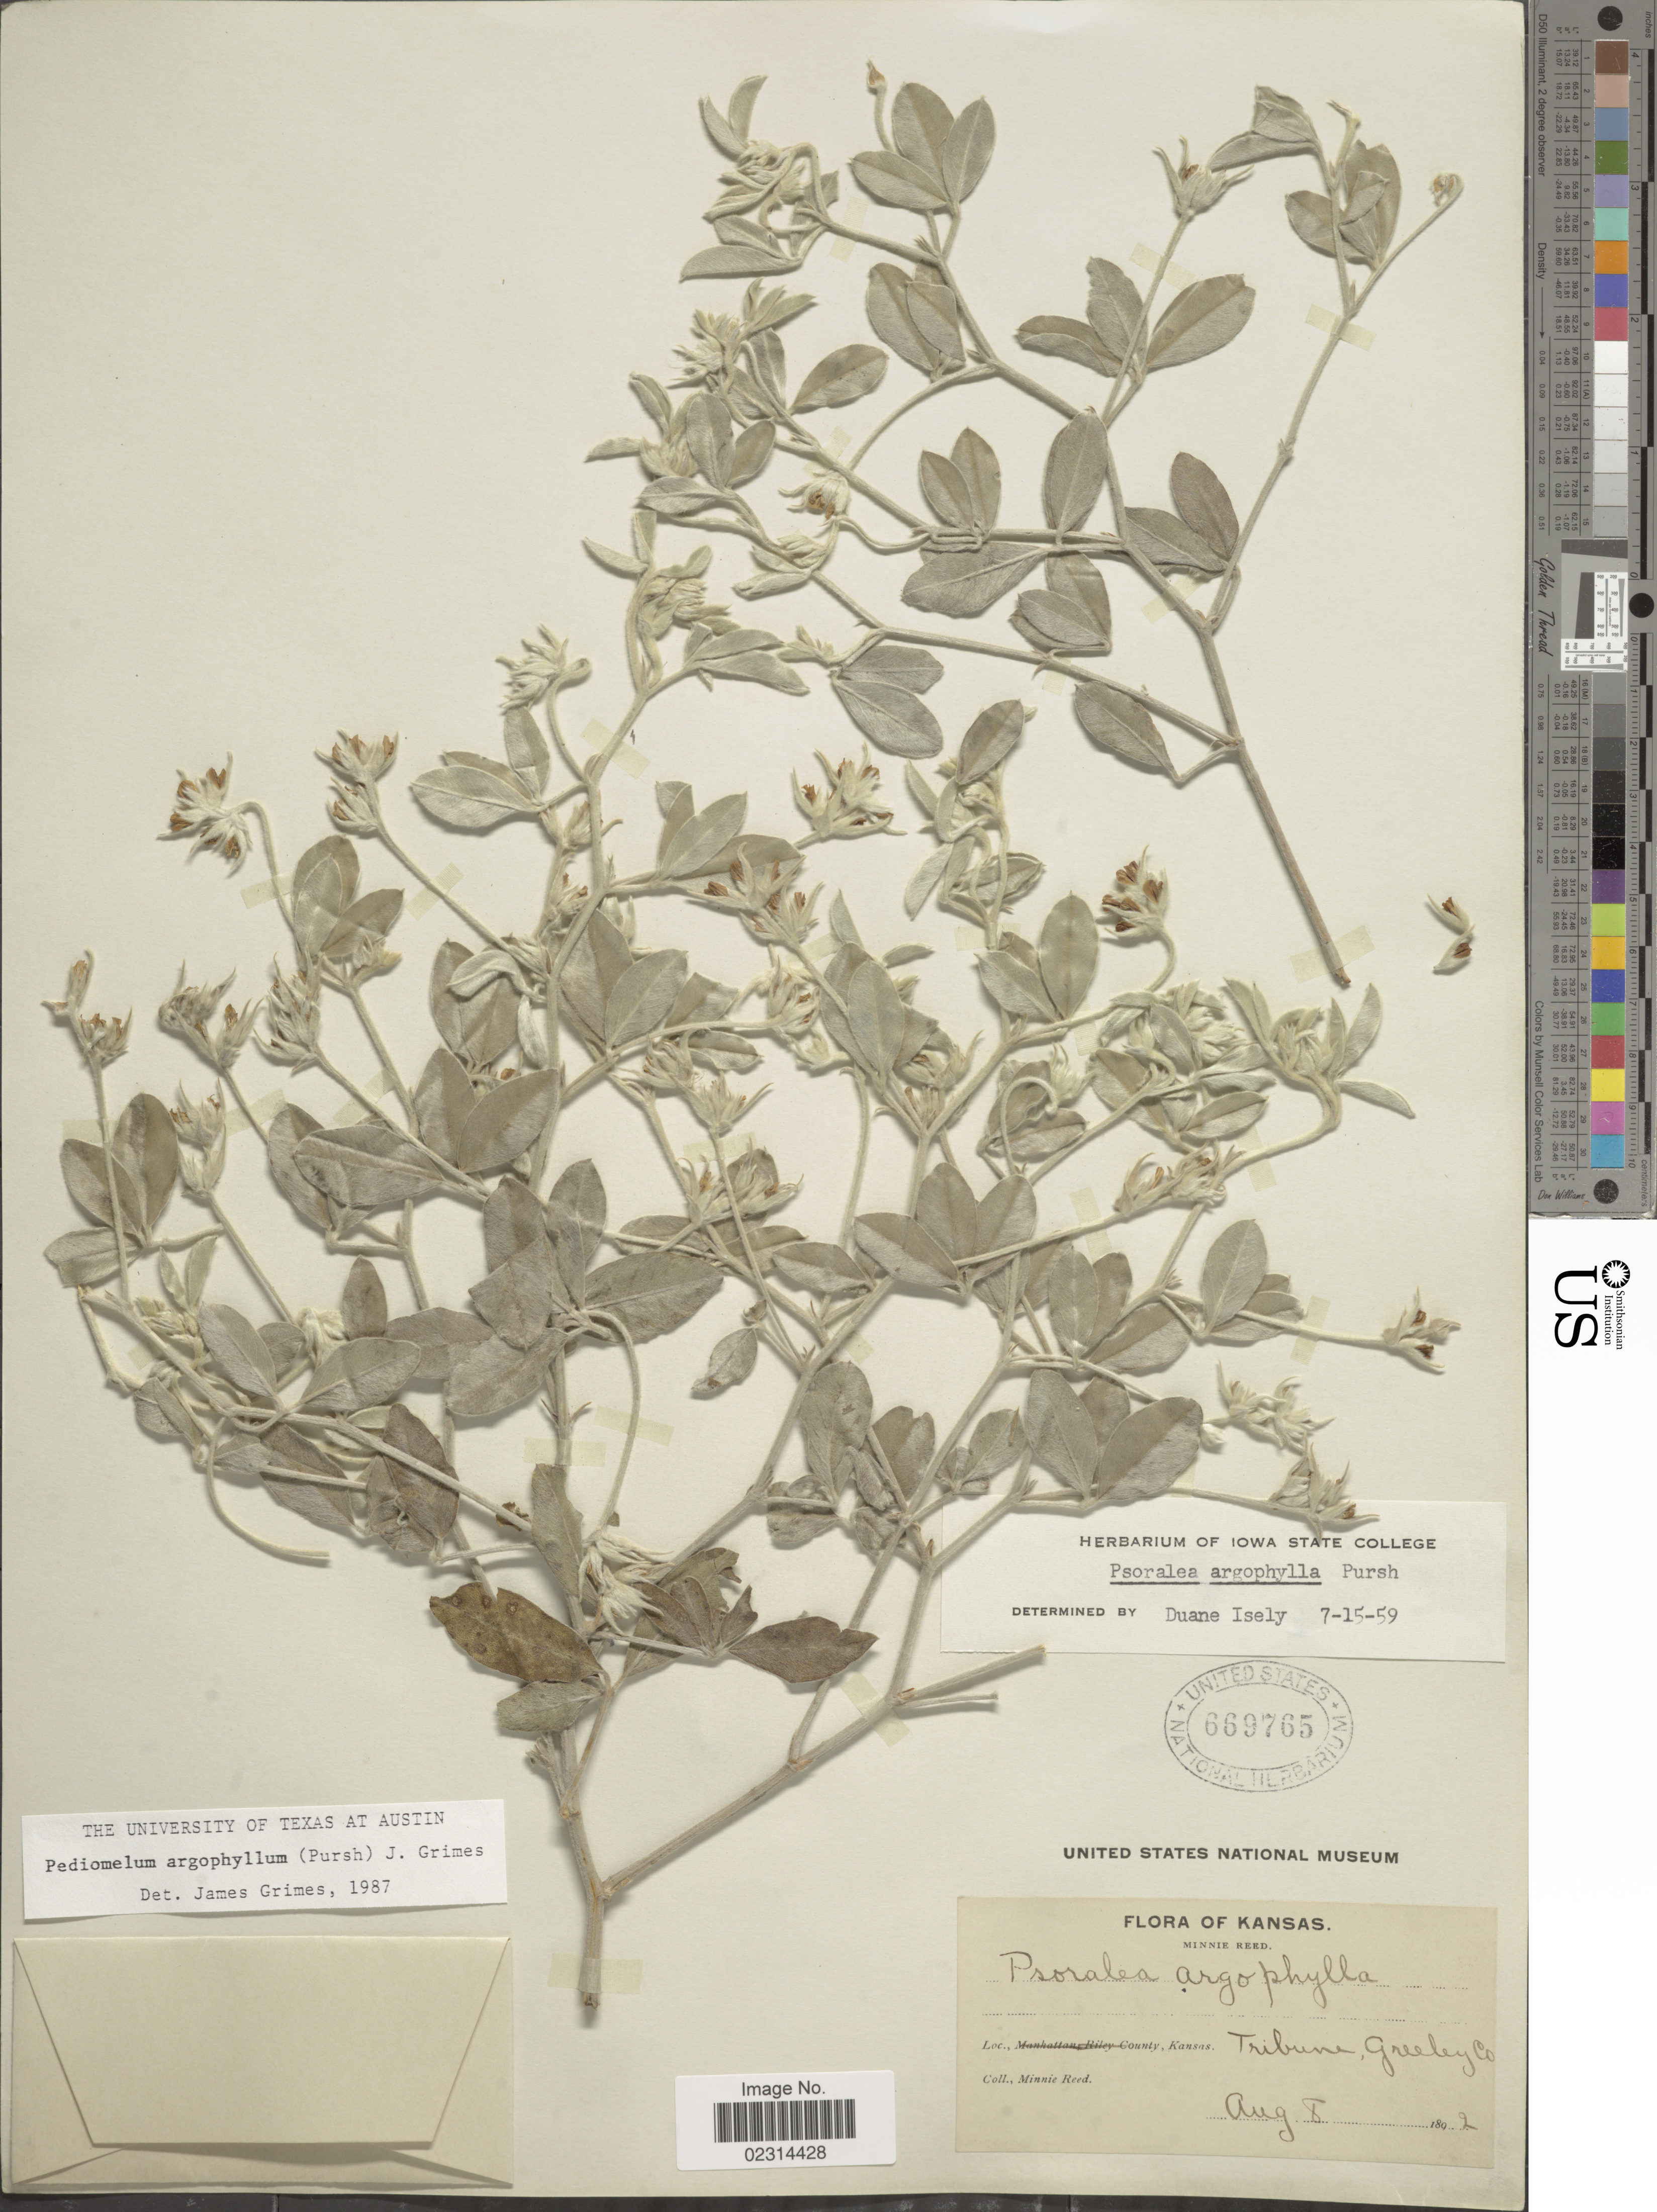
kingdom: Plantae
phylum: Tracheophyta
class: Magnoliopsida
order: Fabales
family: Fabaceae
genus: Pediomelum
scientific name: Pediomelum argophyllum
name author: (Pursh) J.W. Grimes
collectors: M. Reed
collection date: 1892-08-08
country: United States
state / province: Kansas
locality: Tribune, Greeley Co.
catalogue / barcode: US 669765